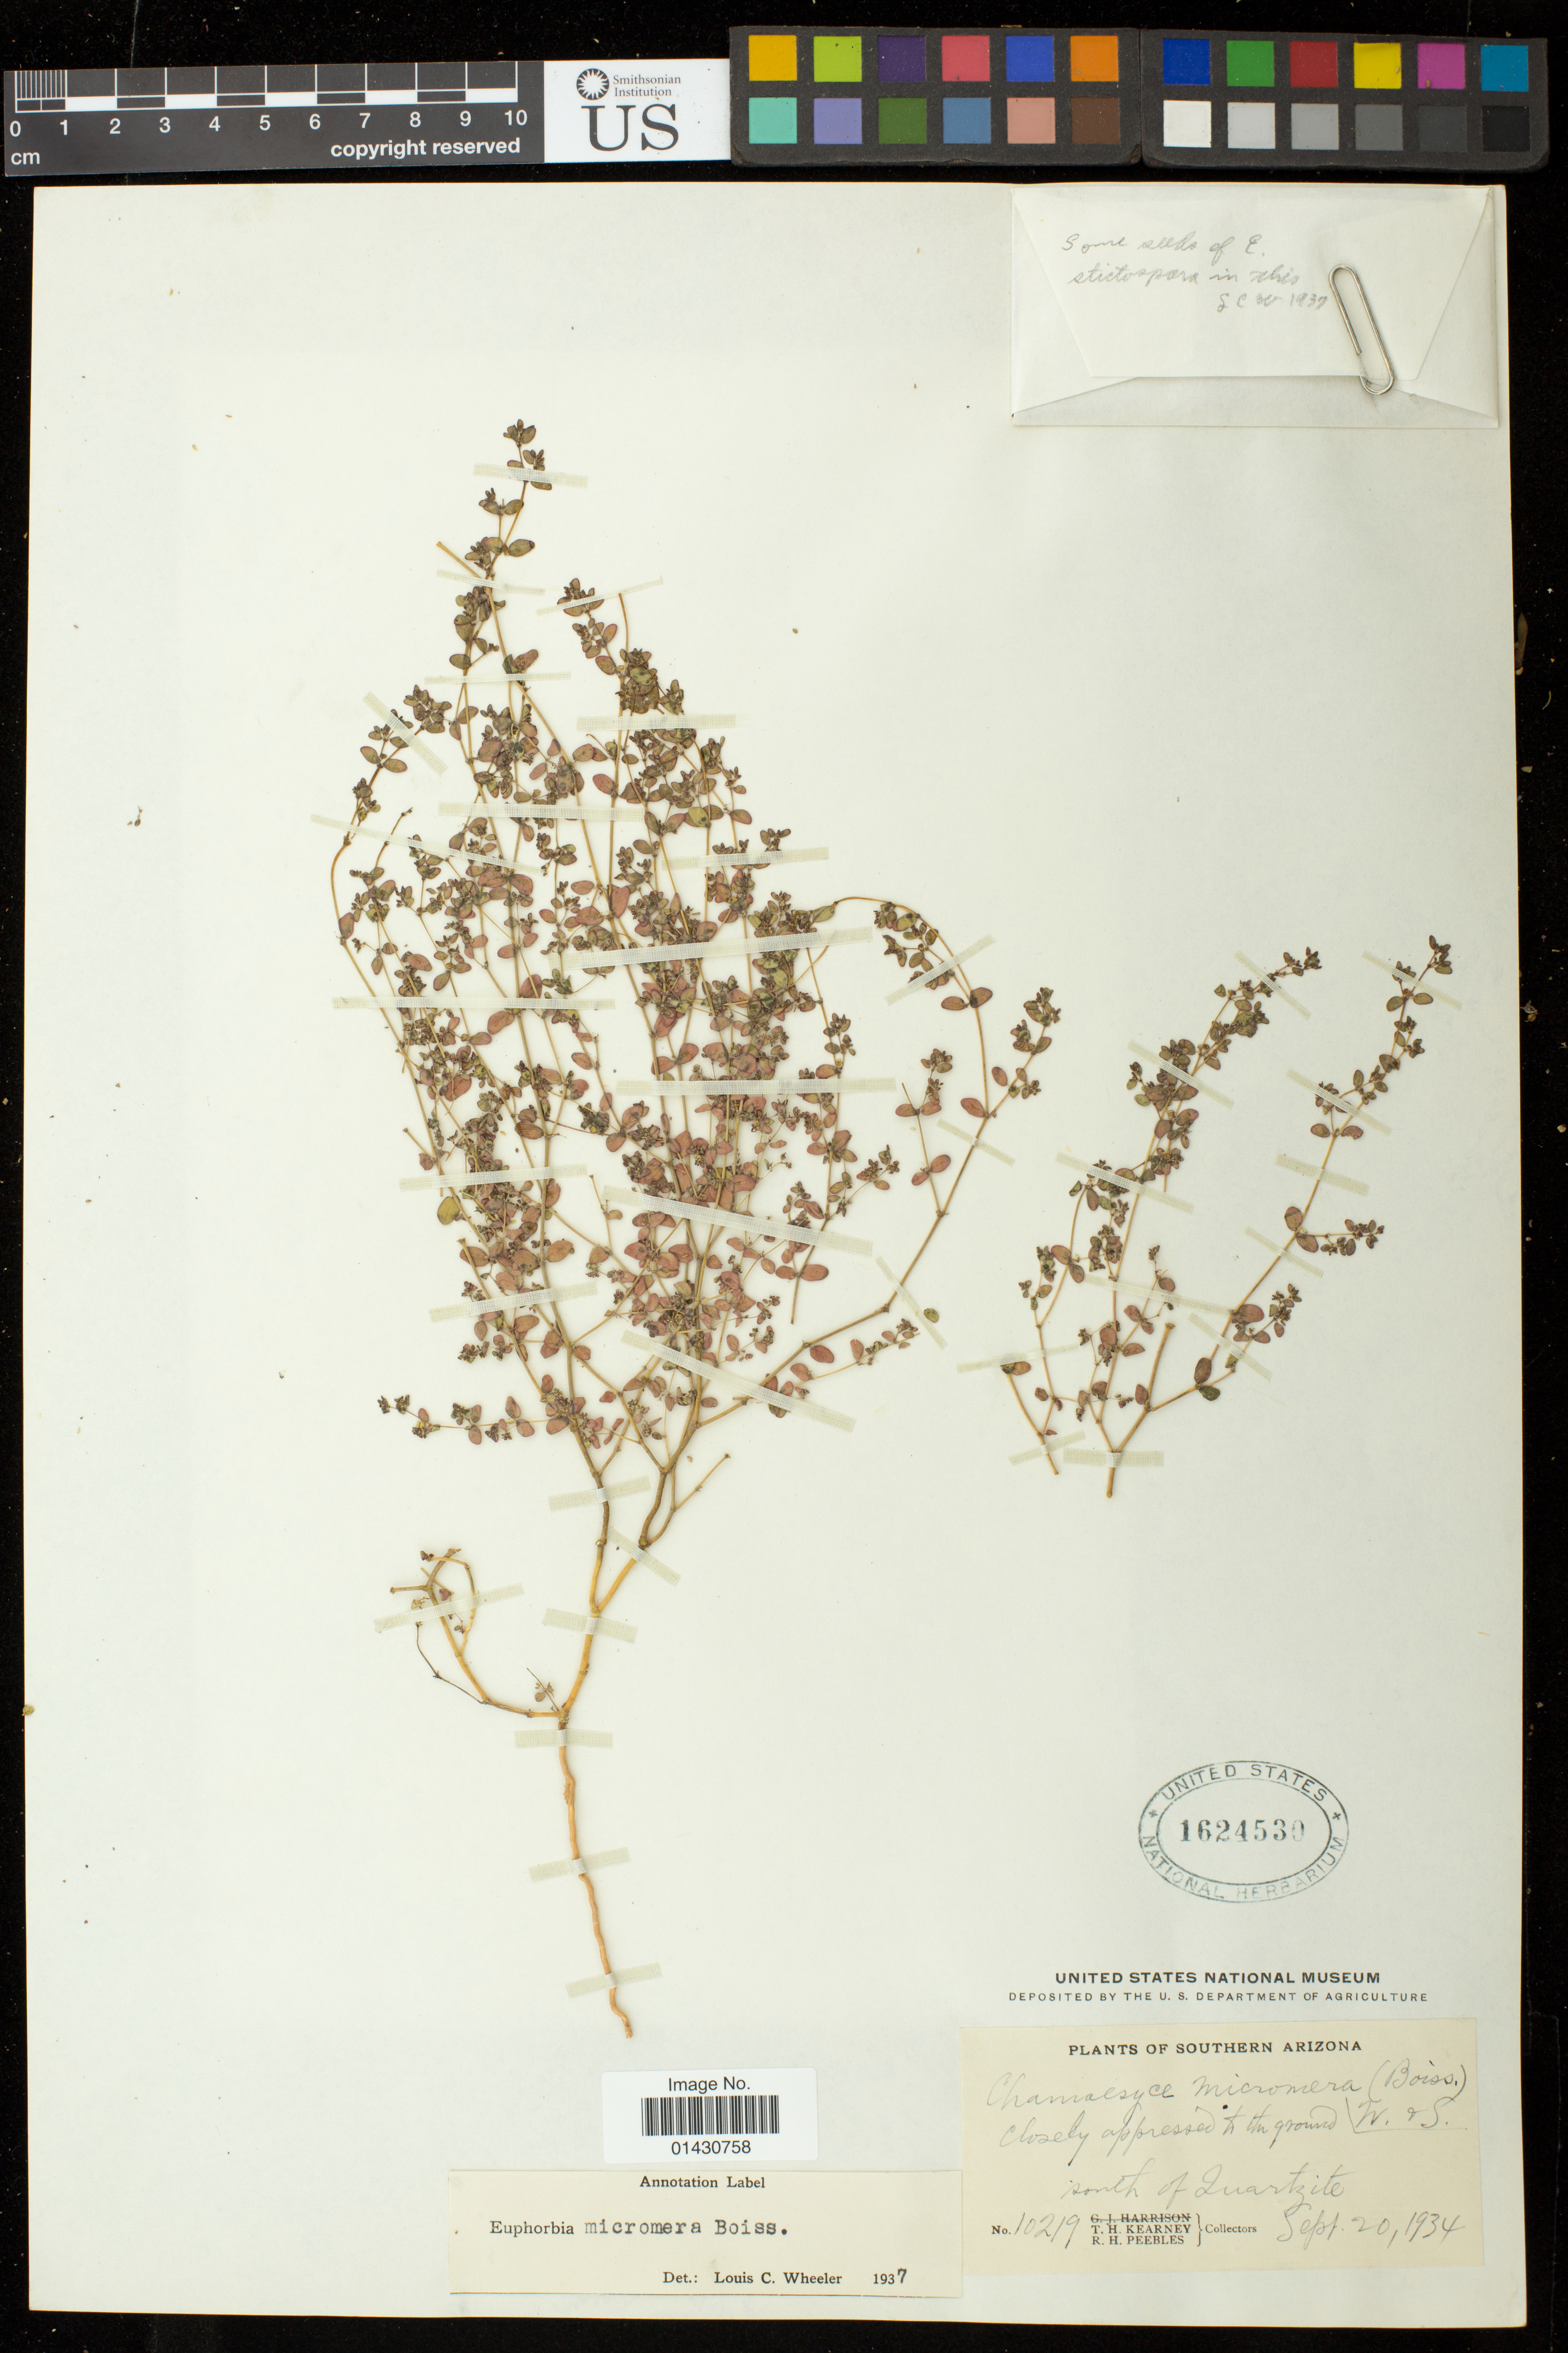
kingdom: Plantae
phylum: Tracheophyta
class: Magnoliopsida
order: Malpighiales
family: Euphorbiaceae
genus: Euphorbia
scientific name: Euphorbia micromera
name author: Boiss.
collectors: T. H. Kearney & R. H. Peebles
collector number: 10219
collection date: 1934-09-20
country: United States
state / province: Arizona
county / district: La Paz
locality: South of Quartzite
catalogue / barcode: US 1624530